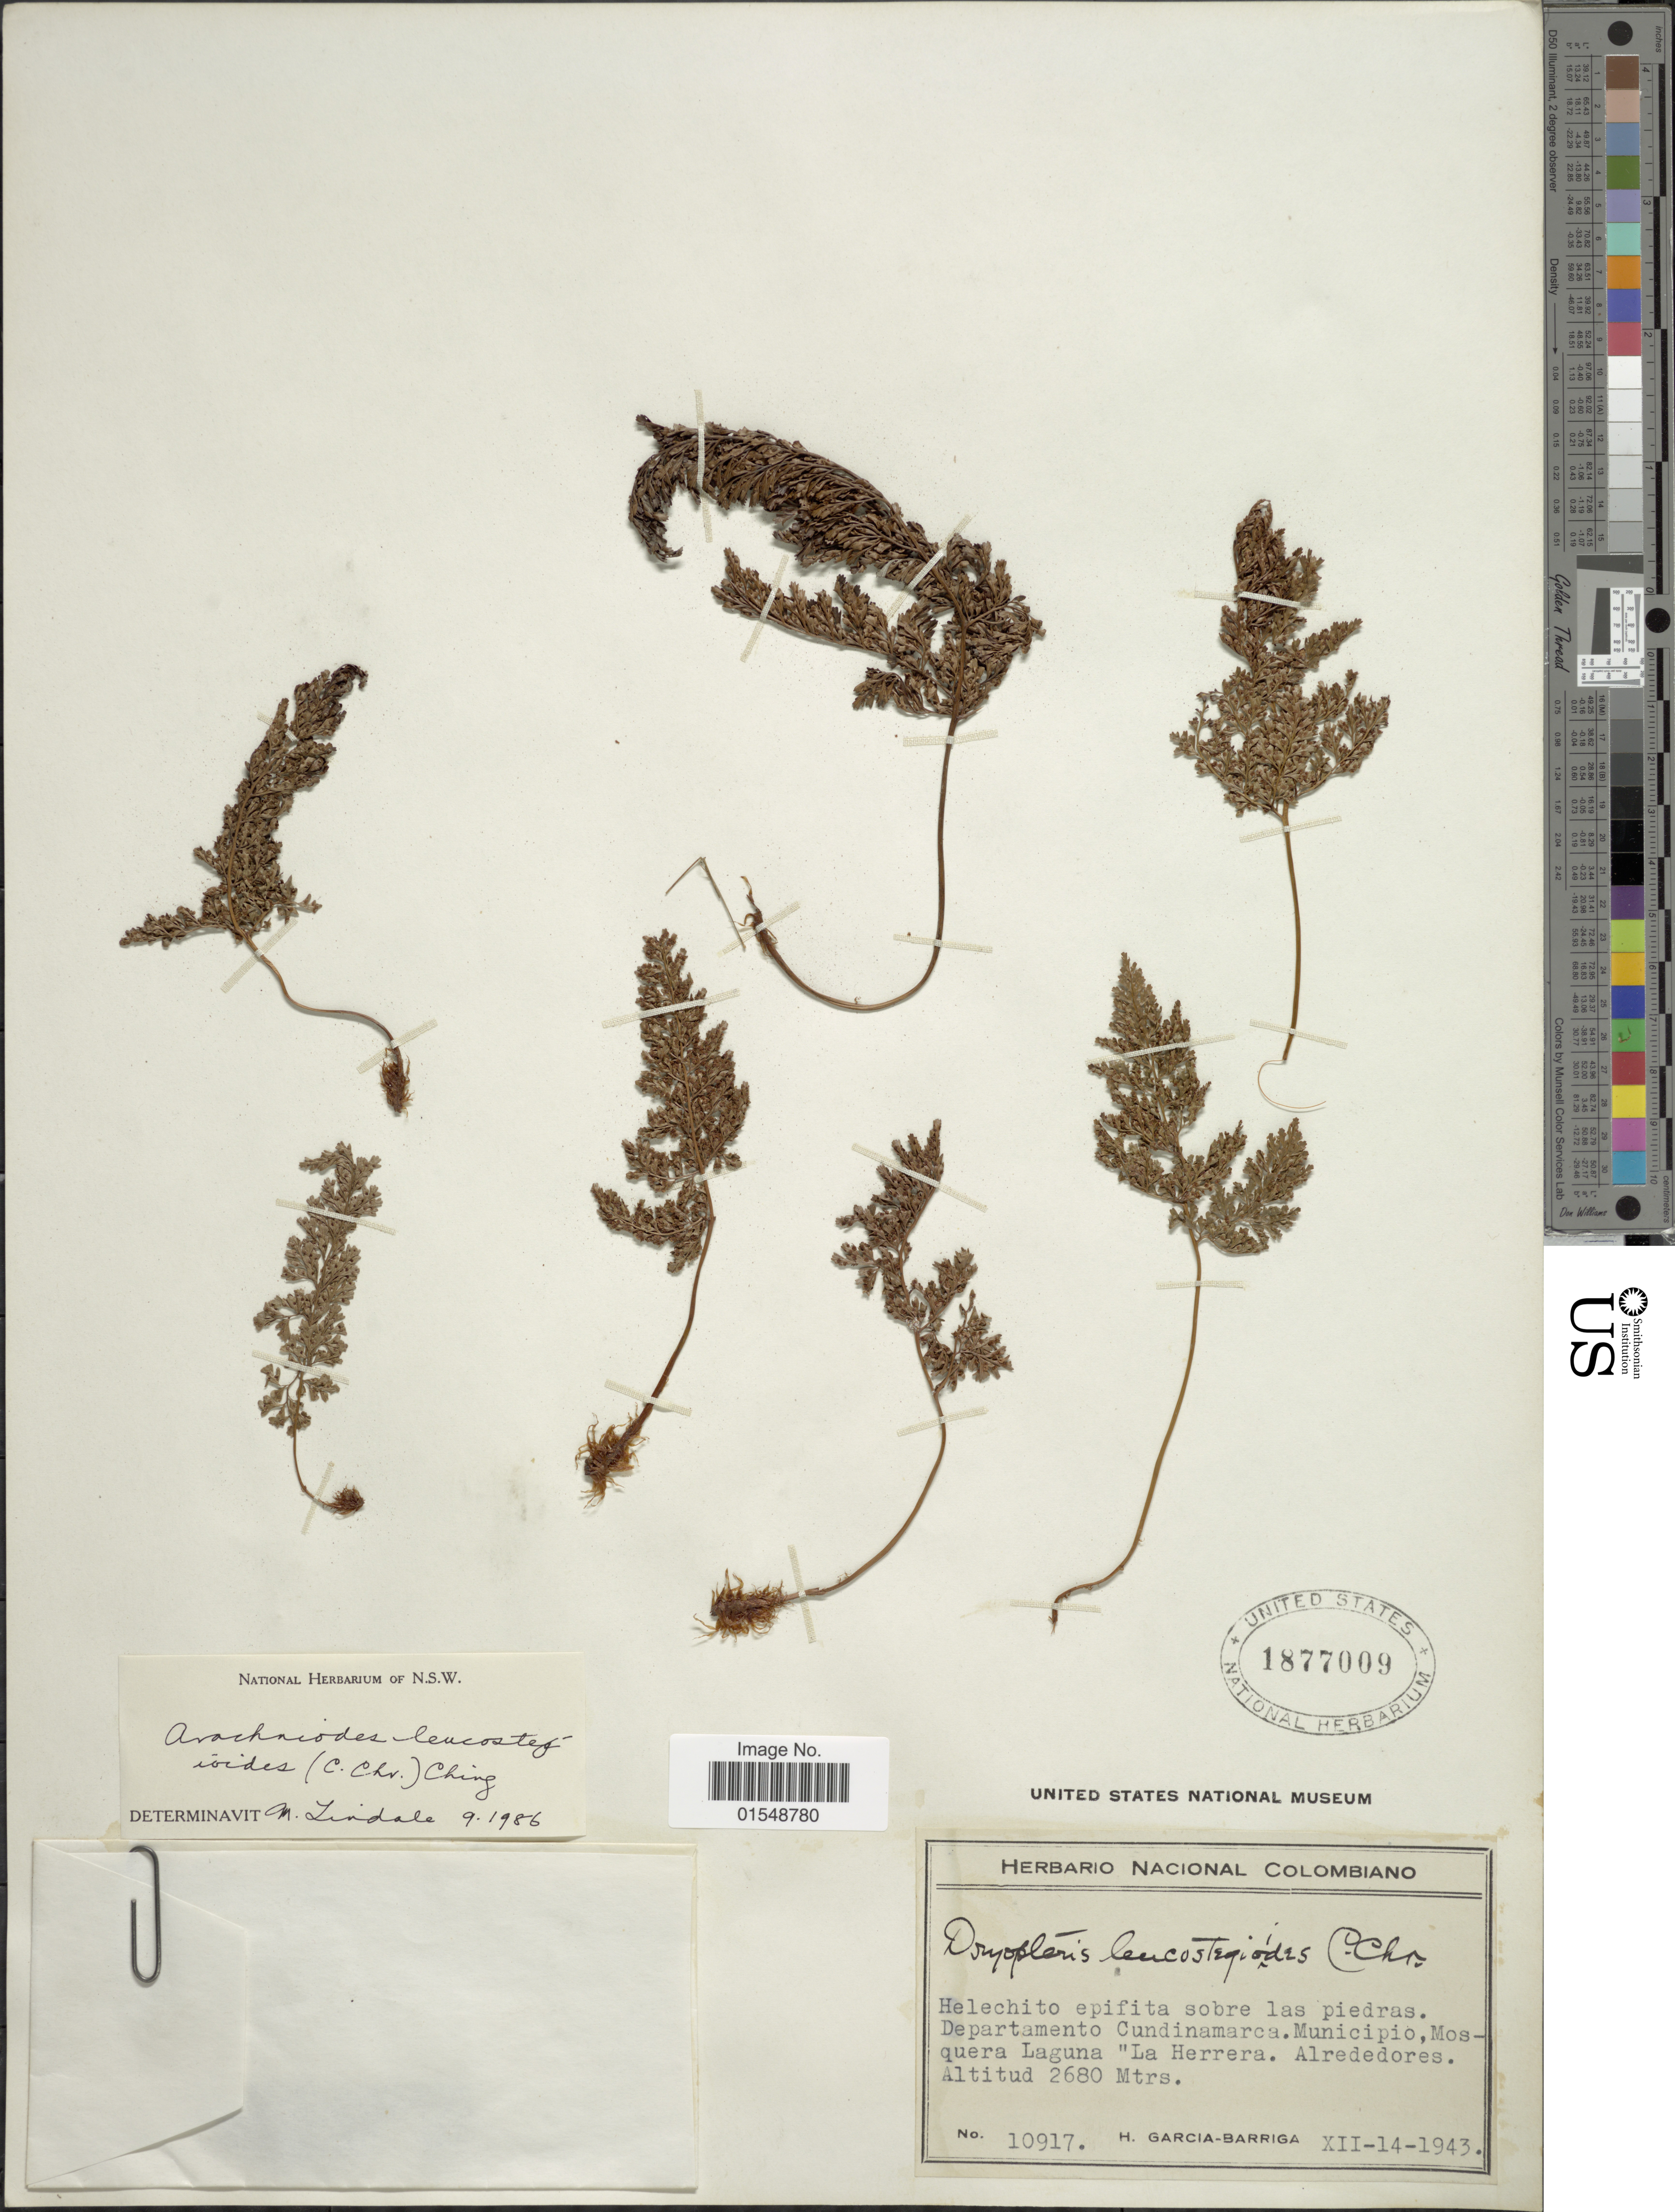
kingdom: Plantae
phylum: Tracheophyta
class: Polypodiopsida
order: Polypodiales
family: Dryopteridaceae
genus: Arachniodes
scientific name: Arachniodes leucostegioides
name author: (C. Chr.) Ching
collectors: H. García Barriga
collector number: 10917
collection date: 1943-12-14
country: Colombia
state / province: Cundinamarca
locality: Municipio, Mosquera Laguna La Herrera. Alrededores.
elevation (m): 2680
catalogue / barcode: US 1877009